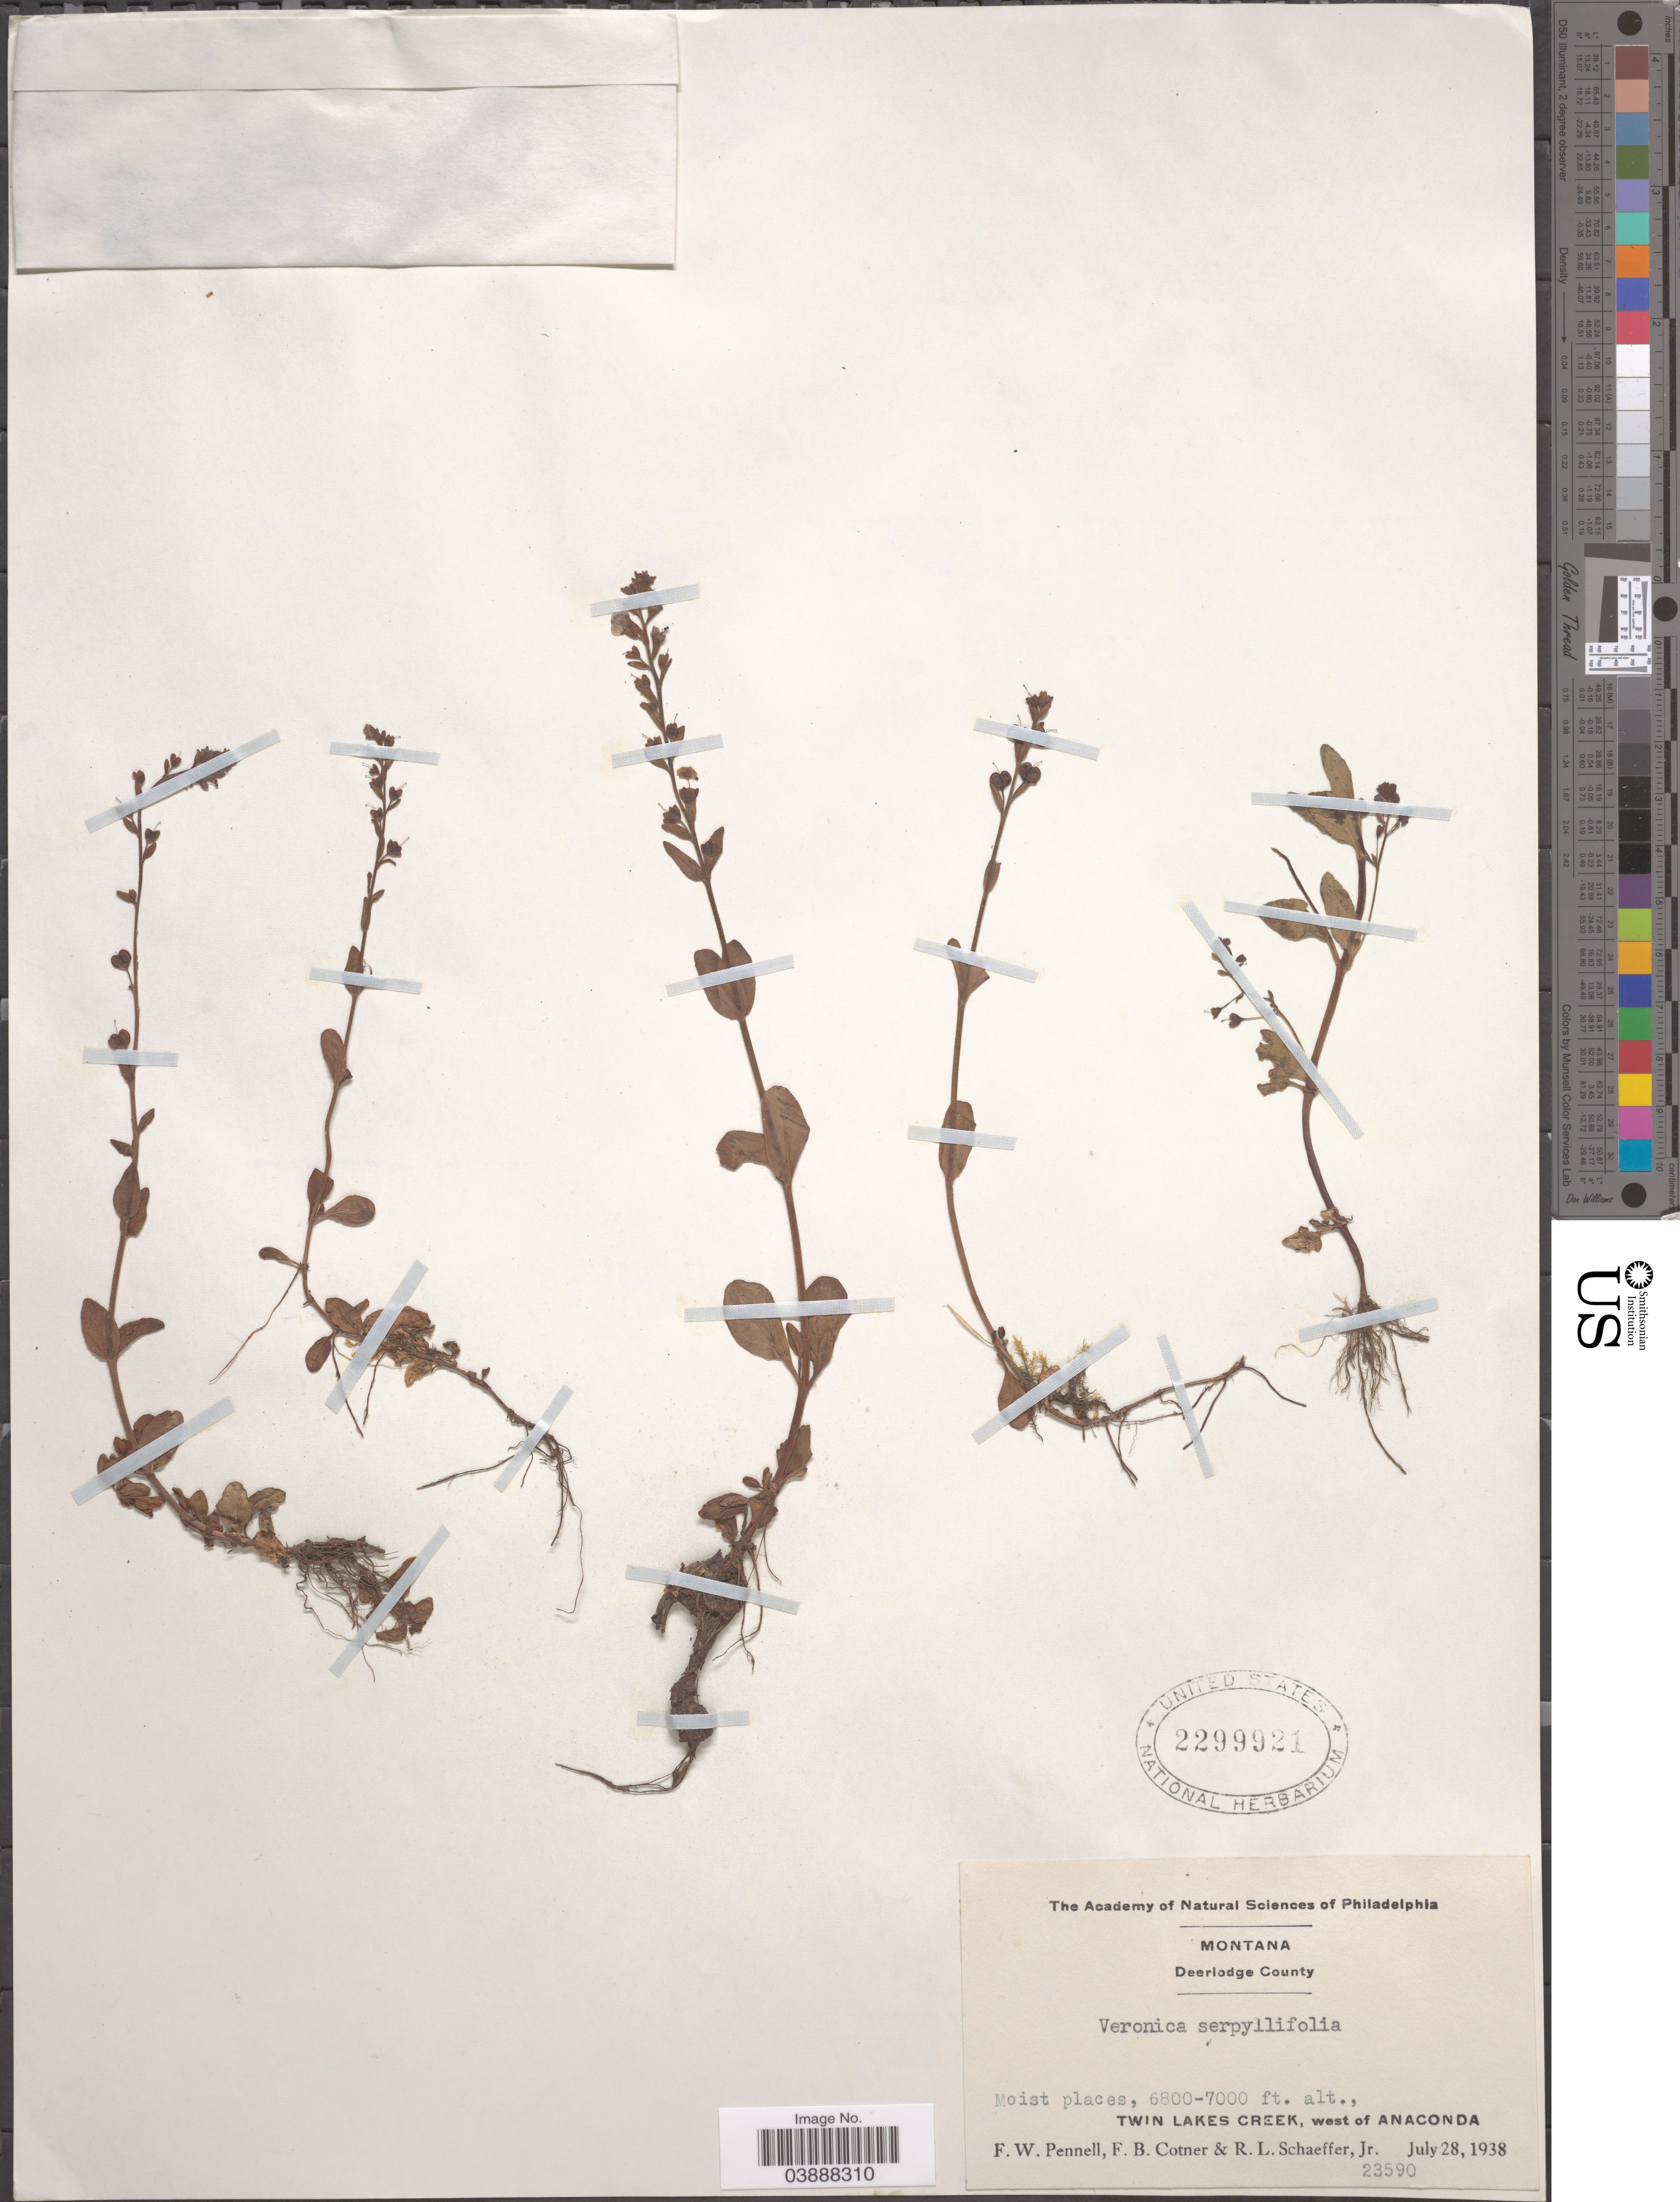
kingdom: Plantae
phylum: Tracheophyta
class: Magnoliopsida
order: Lamiales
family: Plantaginaceae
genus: Veronica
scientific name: Veronica serpyllifolia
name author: L.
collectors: F. W. Pennell, F. Cotner & R. L. Schaeffer Jr.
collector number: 23590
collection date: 1938-07-28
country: United States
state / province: Montana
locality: Deerlodge County. Twin Lakes Creek, west of Anaconda.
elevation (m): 2073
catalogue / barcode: US 2299921